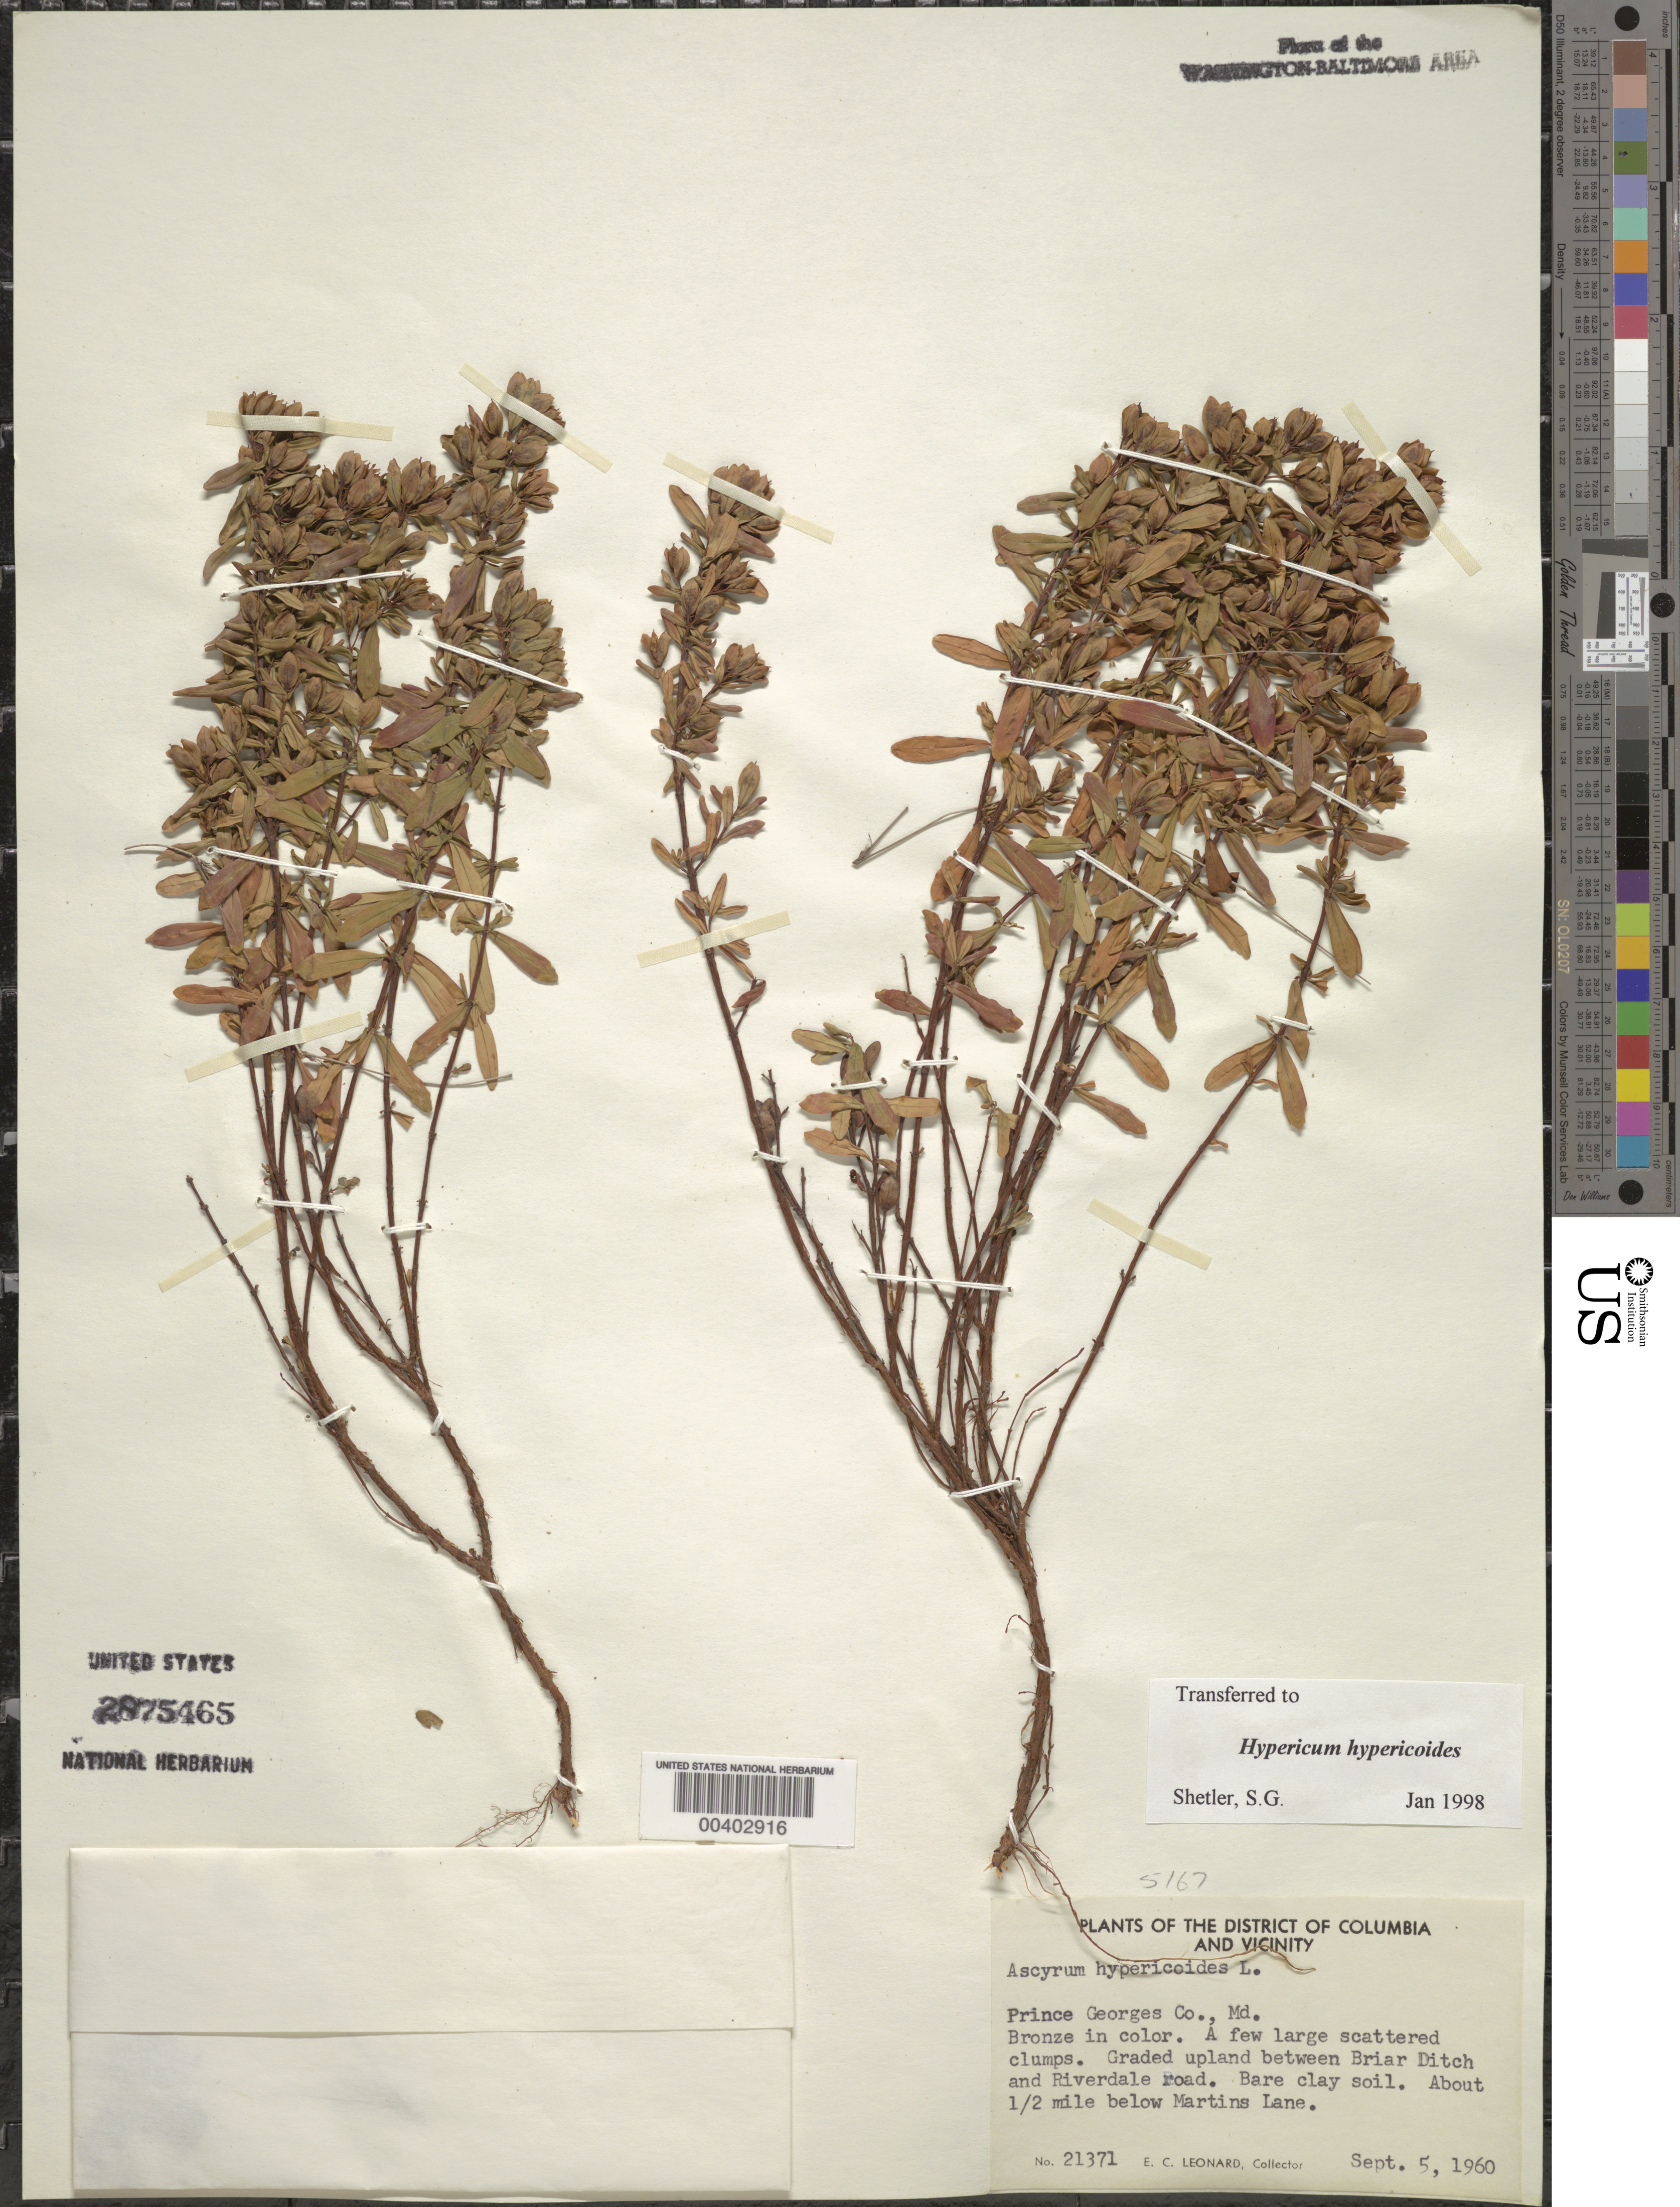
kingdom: Plantae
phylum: Tracheophyta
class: Magnoliopsida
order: Malpighiales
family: Hypericaceae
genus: Hypericum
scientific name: Hypericum hypericoides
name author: (L.) Crantz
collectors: E. C. Leonard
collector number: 21371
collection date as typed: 05 Sep 1960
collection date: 1960-09-05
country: United States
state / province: Maryland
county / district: Prince George's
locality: between Briar Ditch and Riverdale Road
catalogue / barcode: US 2875465